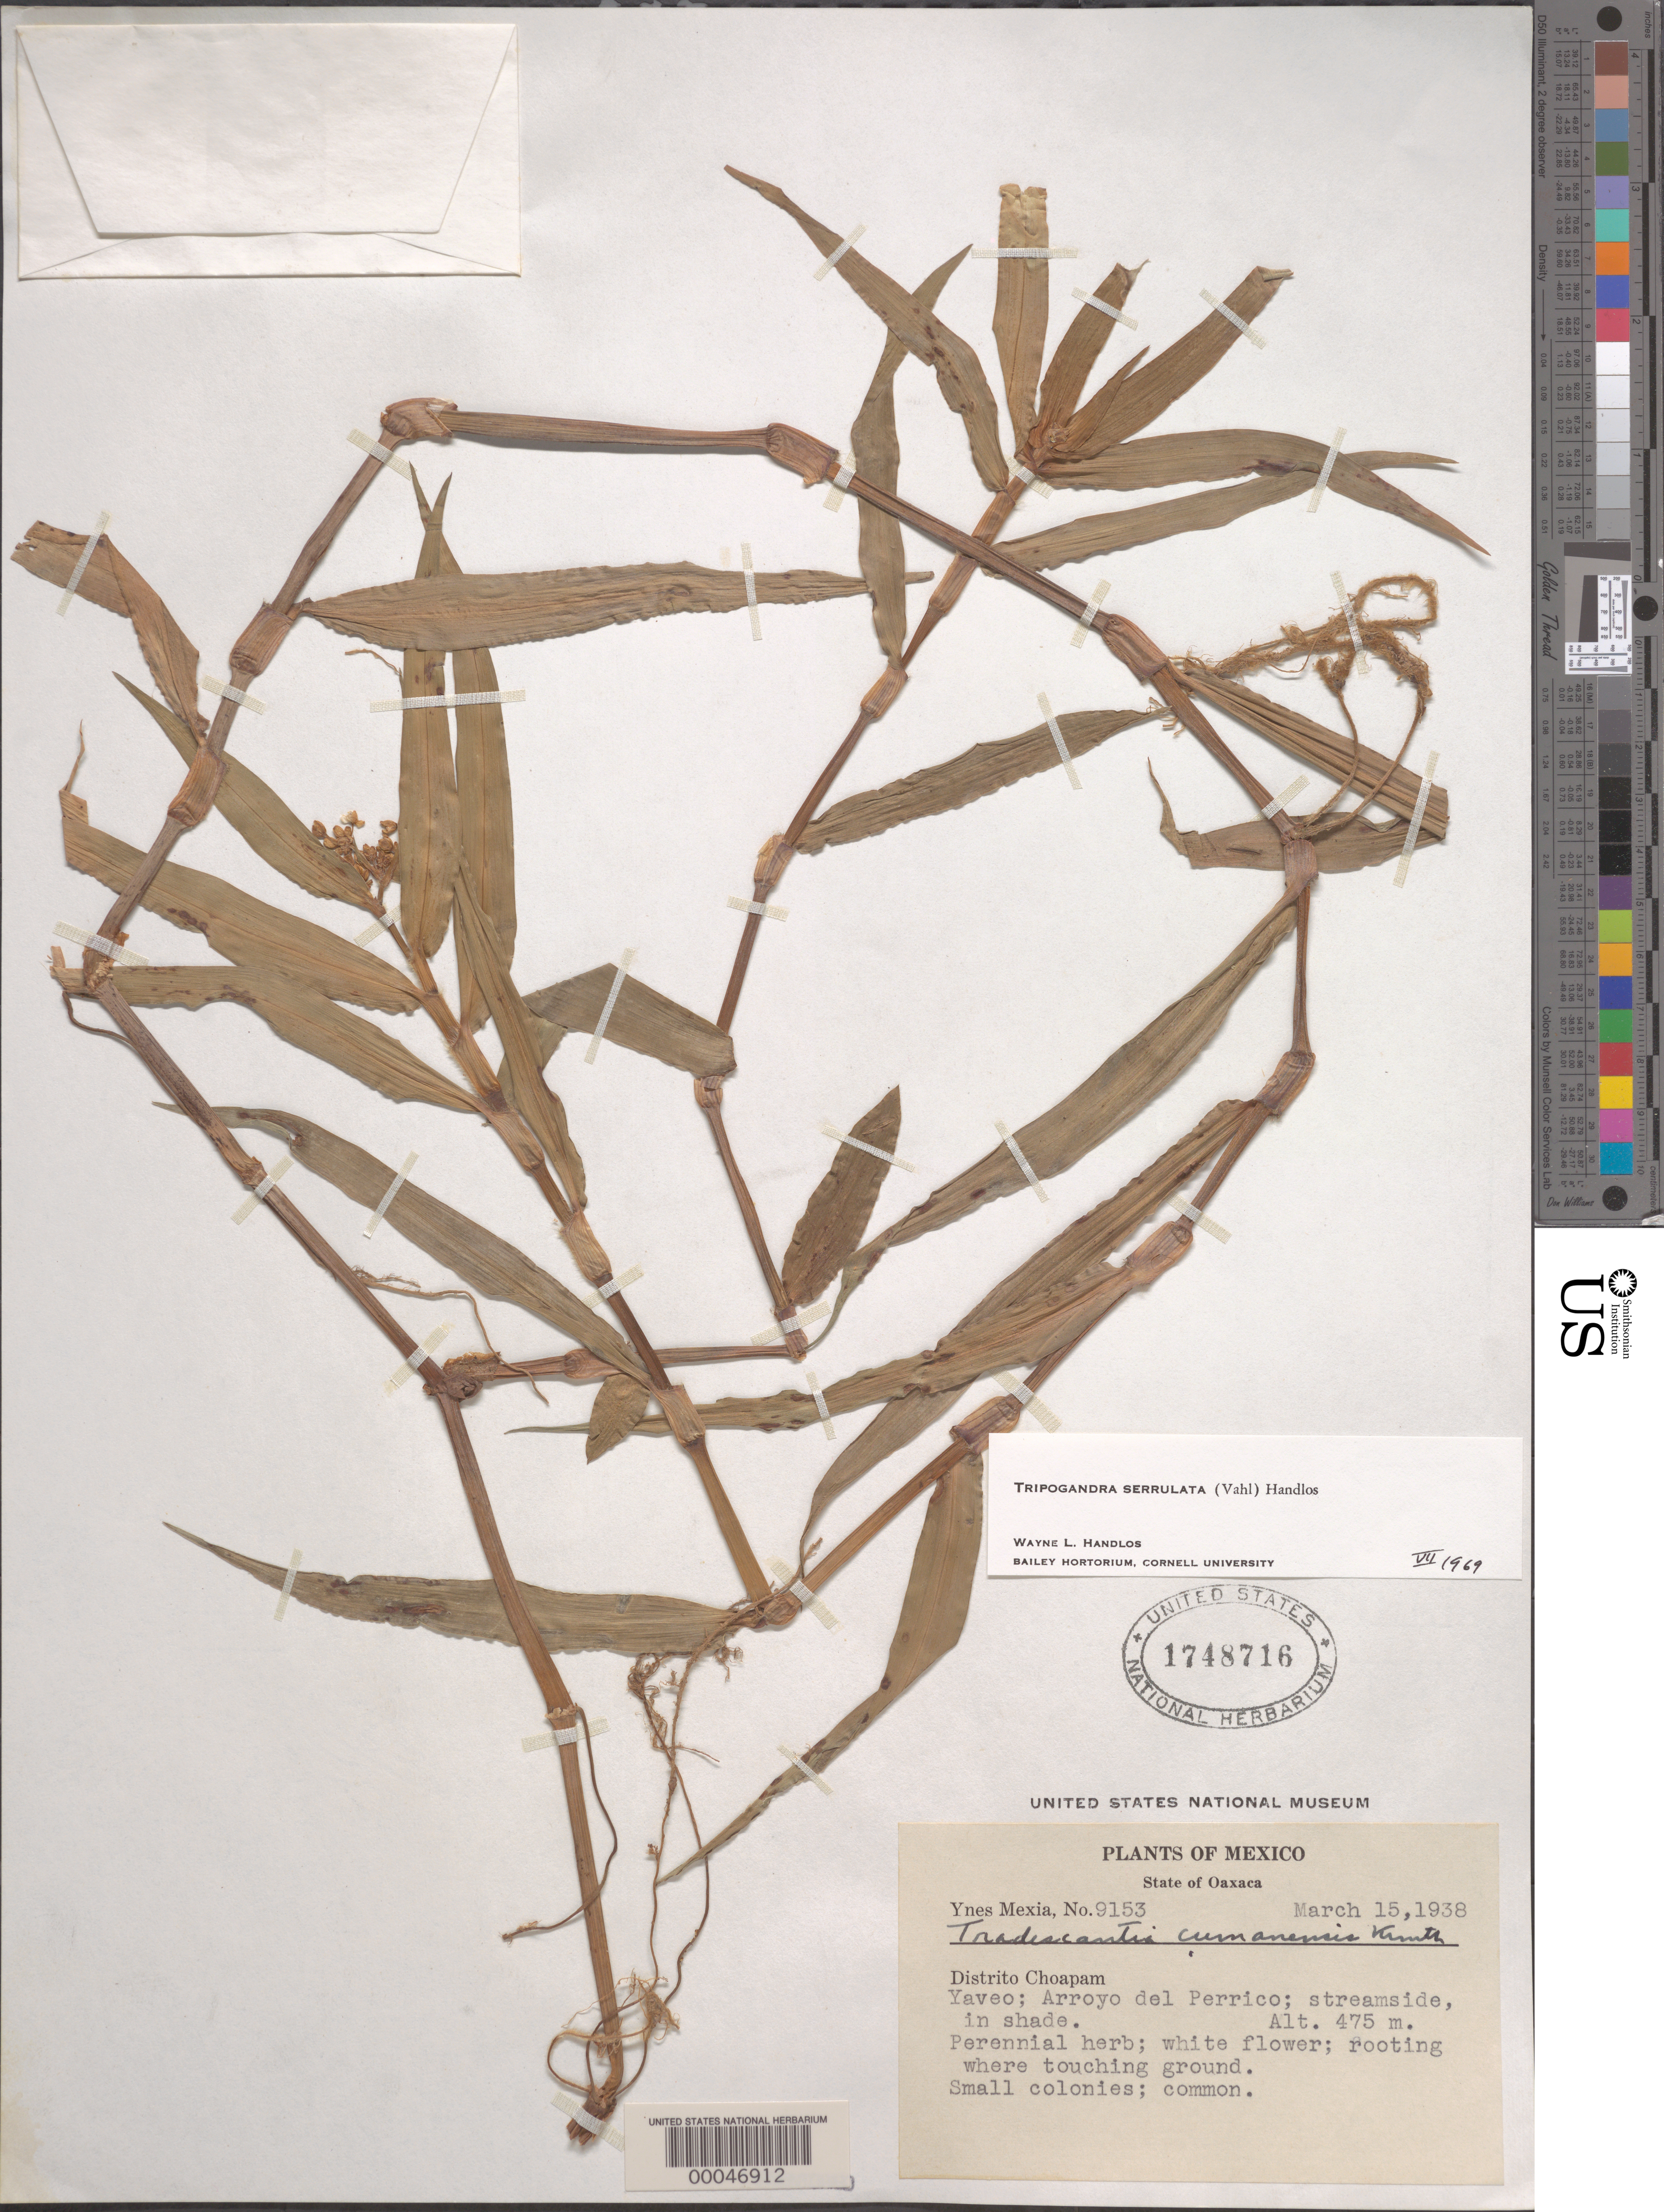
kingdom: Plantae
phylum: Tracheophyta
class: Liliopsida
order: Commelinales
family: Commelinaceae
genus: Tripogandra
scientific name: Tripogandra serrulata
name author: (Vahl) Handlos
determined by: Handlos, W. L.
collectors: Y. Mexia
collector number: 9153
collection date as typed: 15 Mar 1938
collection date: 1938-03-15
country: Mexico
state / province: Oaxaca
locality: Choapan mun. (?), Yaveo, Arroyo del Perrico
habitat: Shaded streambank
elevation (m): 475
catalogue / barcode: US 1748716